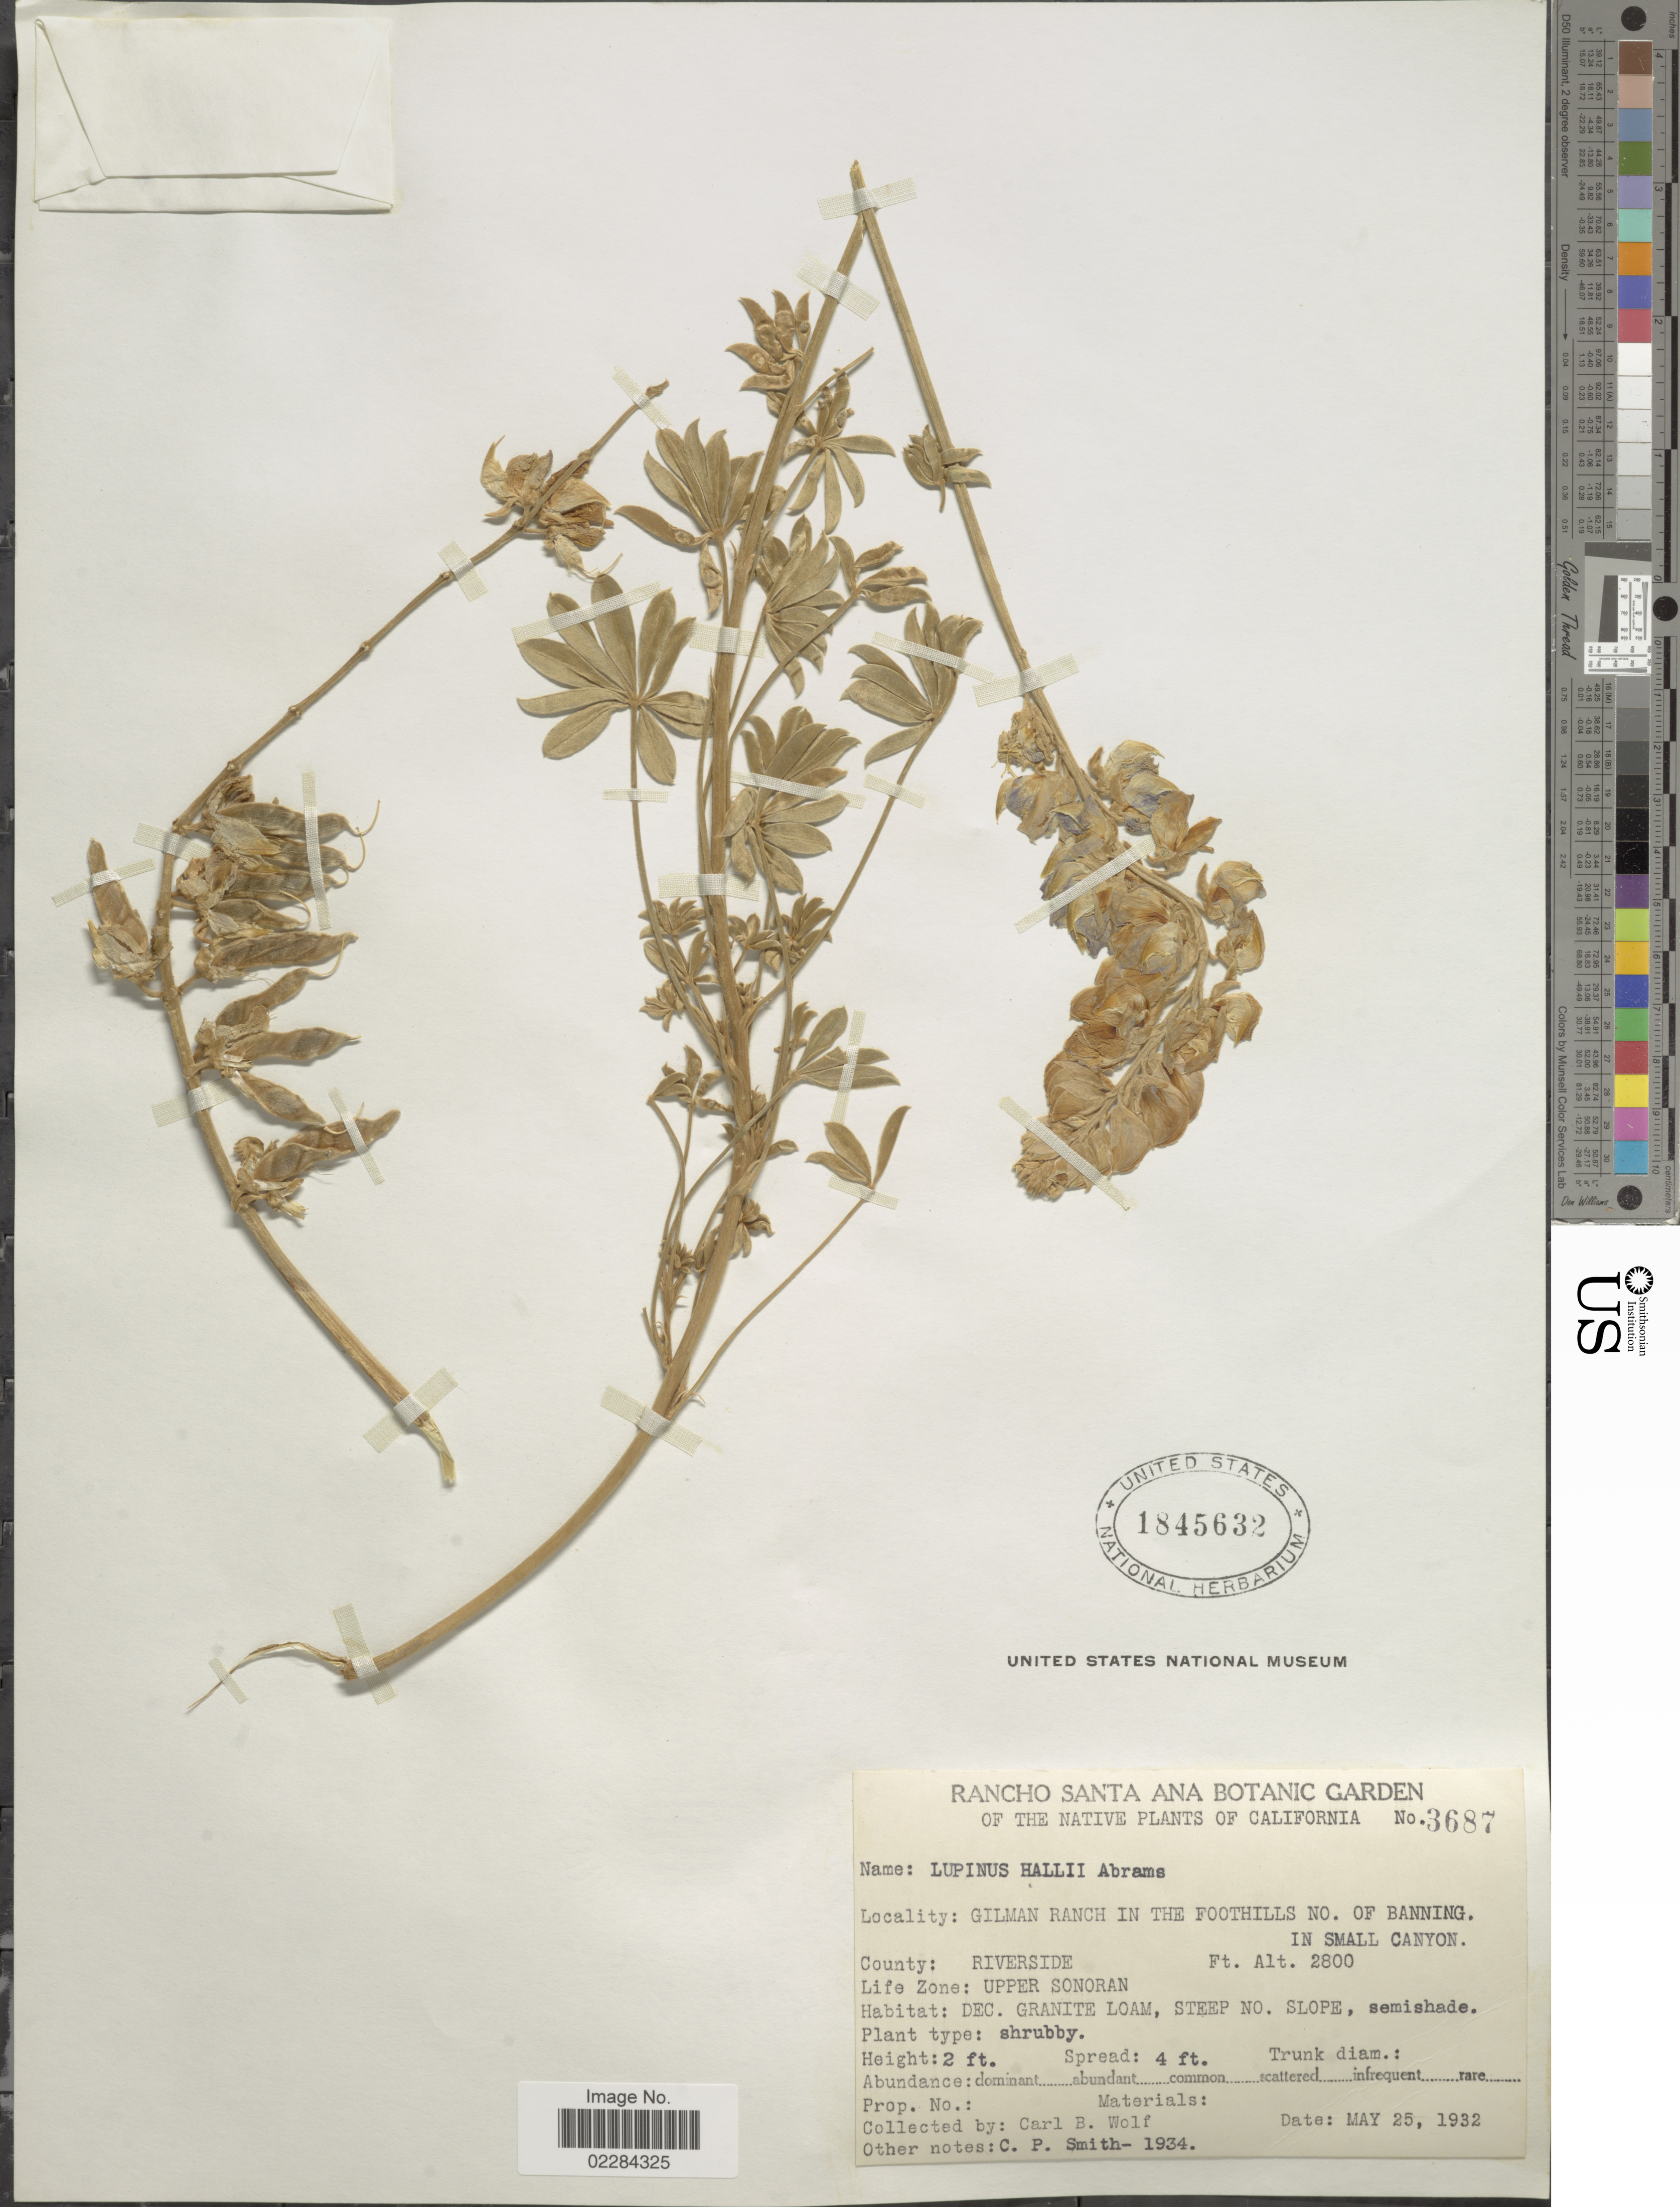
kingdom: Plantae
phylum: Tracheophyta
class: Magnoliopsida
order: Fabales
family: Fabaceae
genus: Lupinus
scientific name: Lupinus excubitus var. hallii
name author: (Abrams) C.P. Sm.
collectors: C. B. Wolf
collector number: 3687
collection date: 1932-05-25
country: United States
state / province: California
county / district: Riverside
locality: Gilman Ranch in the foothills no. of Banning. In small Canyon. Riverside County.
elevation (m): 853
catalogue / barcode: US 1845632